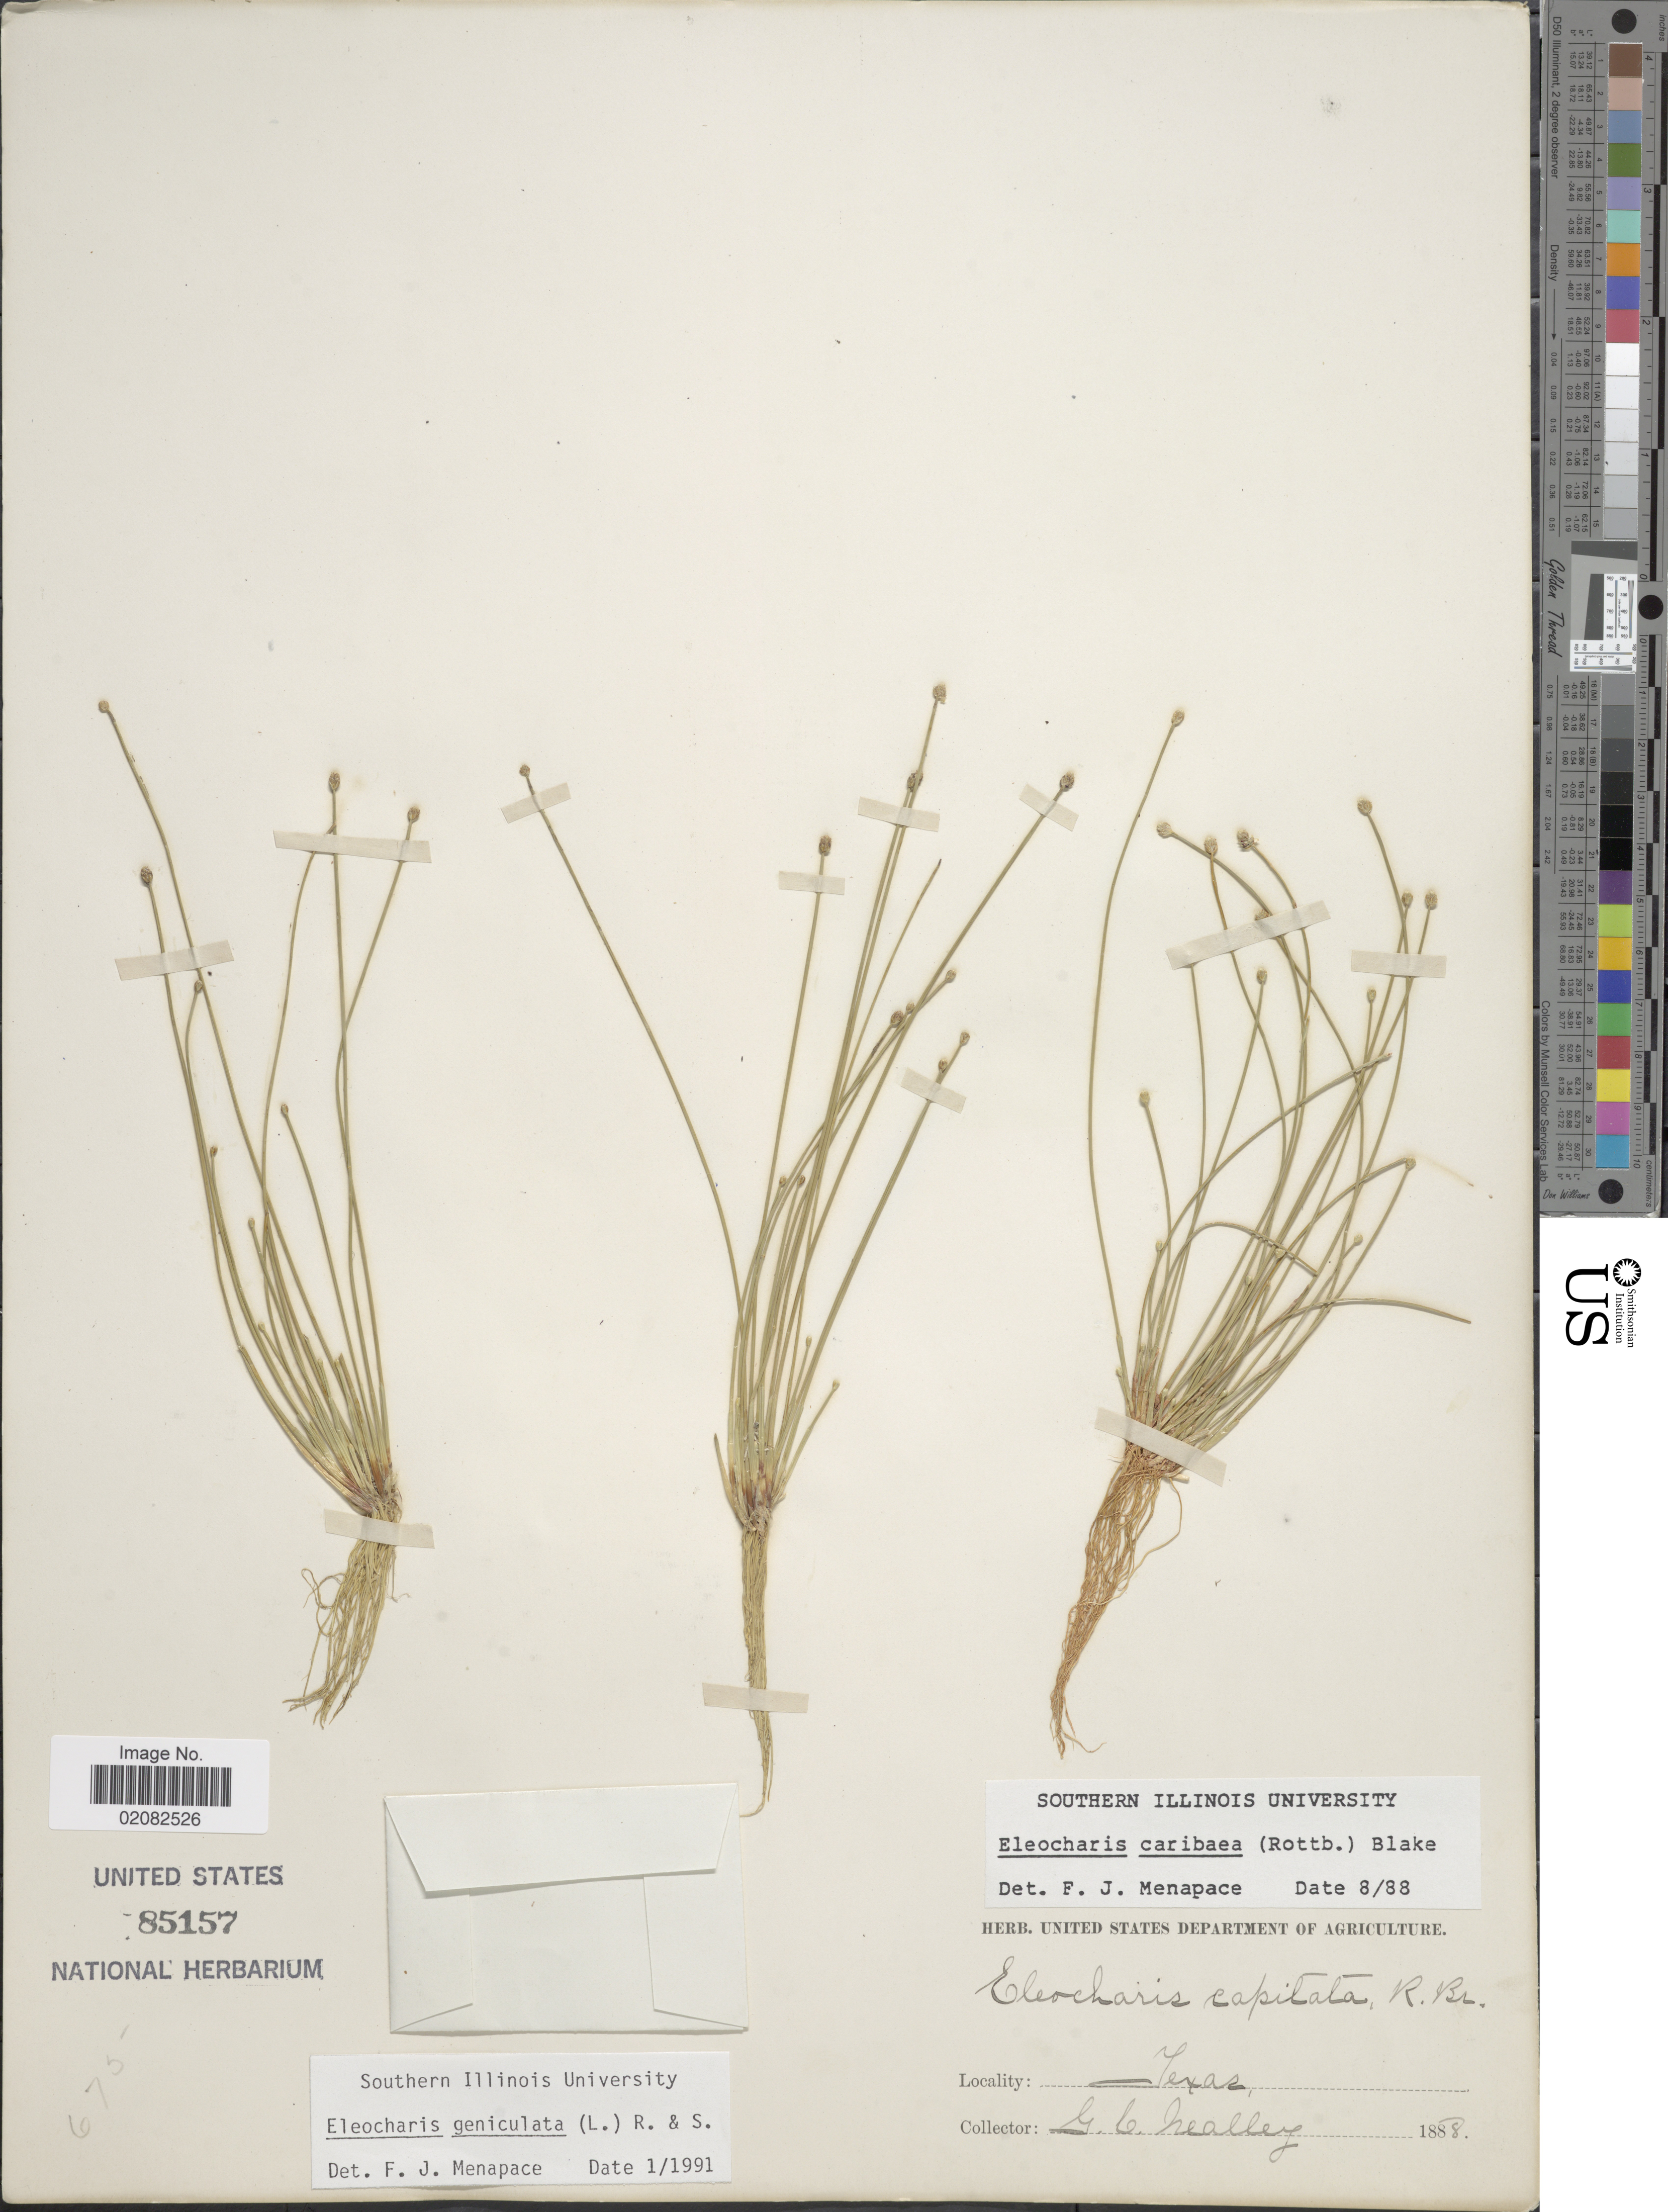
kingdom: Plantae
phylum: Tracheophyta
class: Liliopsida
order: Poales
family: Cyperaceae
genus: Eleocharis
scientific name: Eleocharis geniculata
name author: (L.) Roem. & Schult.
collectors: G. C. Nealley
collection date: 1888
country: United States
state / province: Texas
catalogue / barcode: US 85157